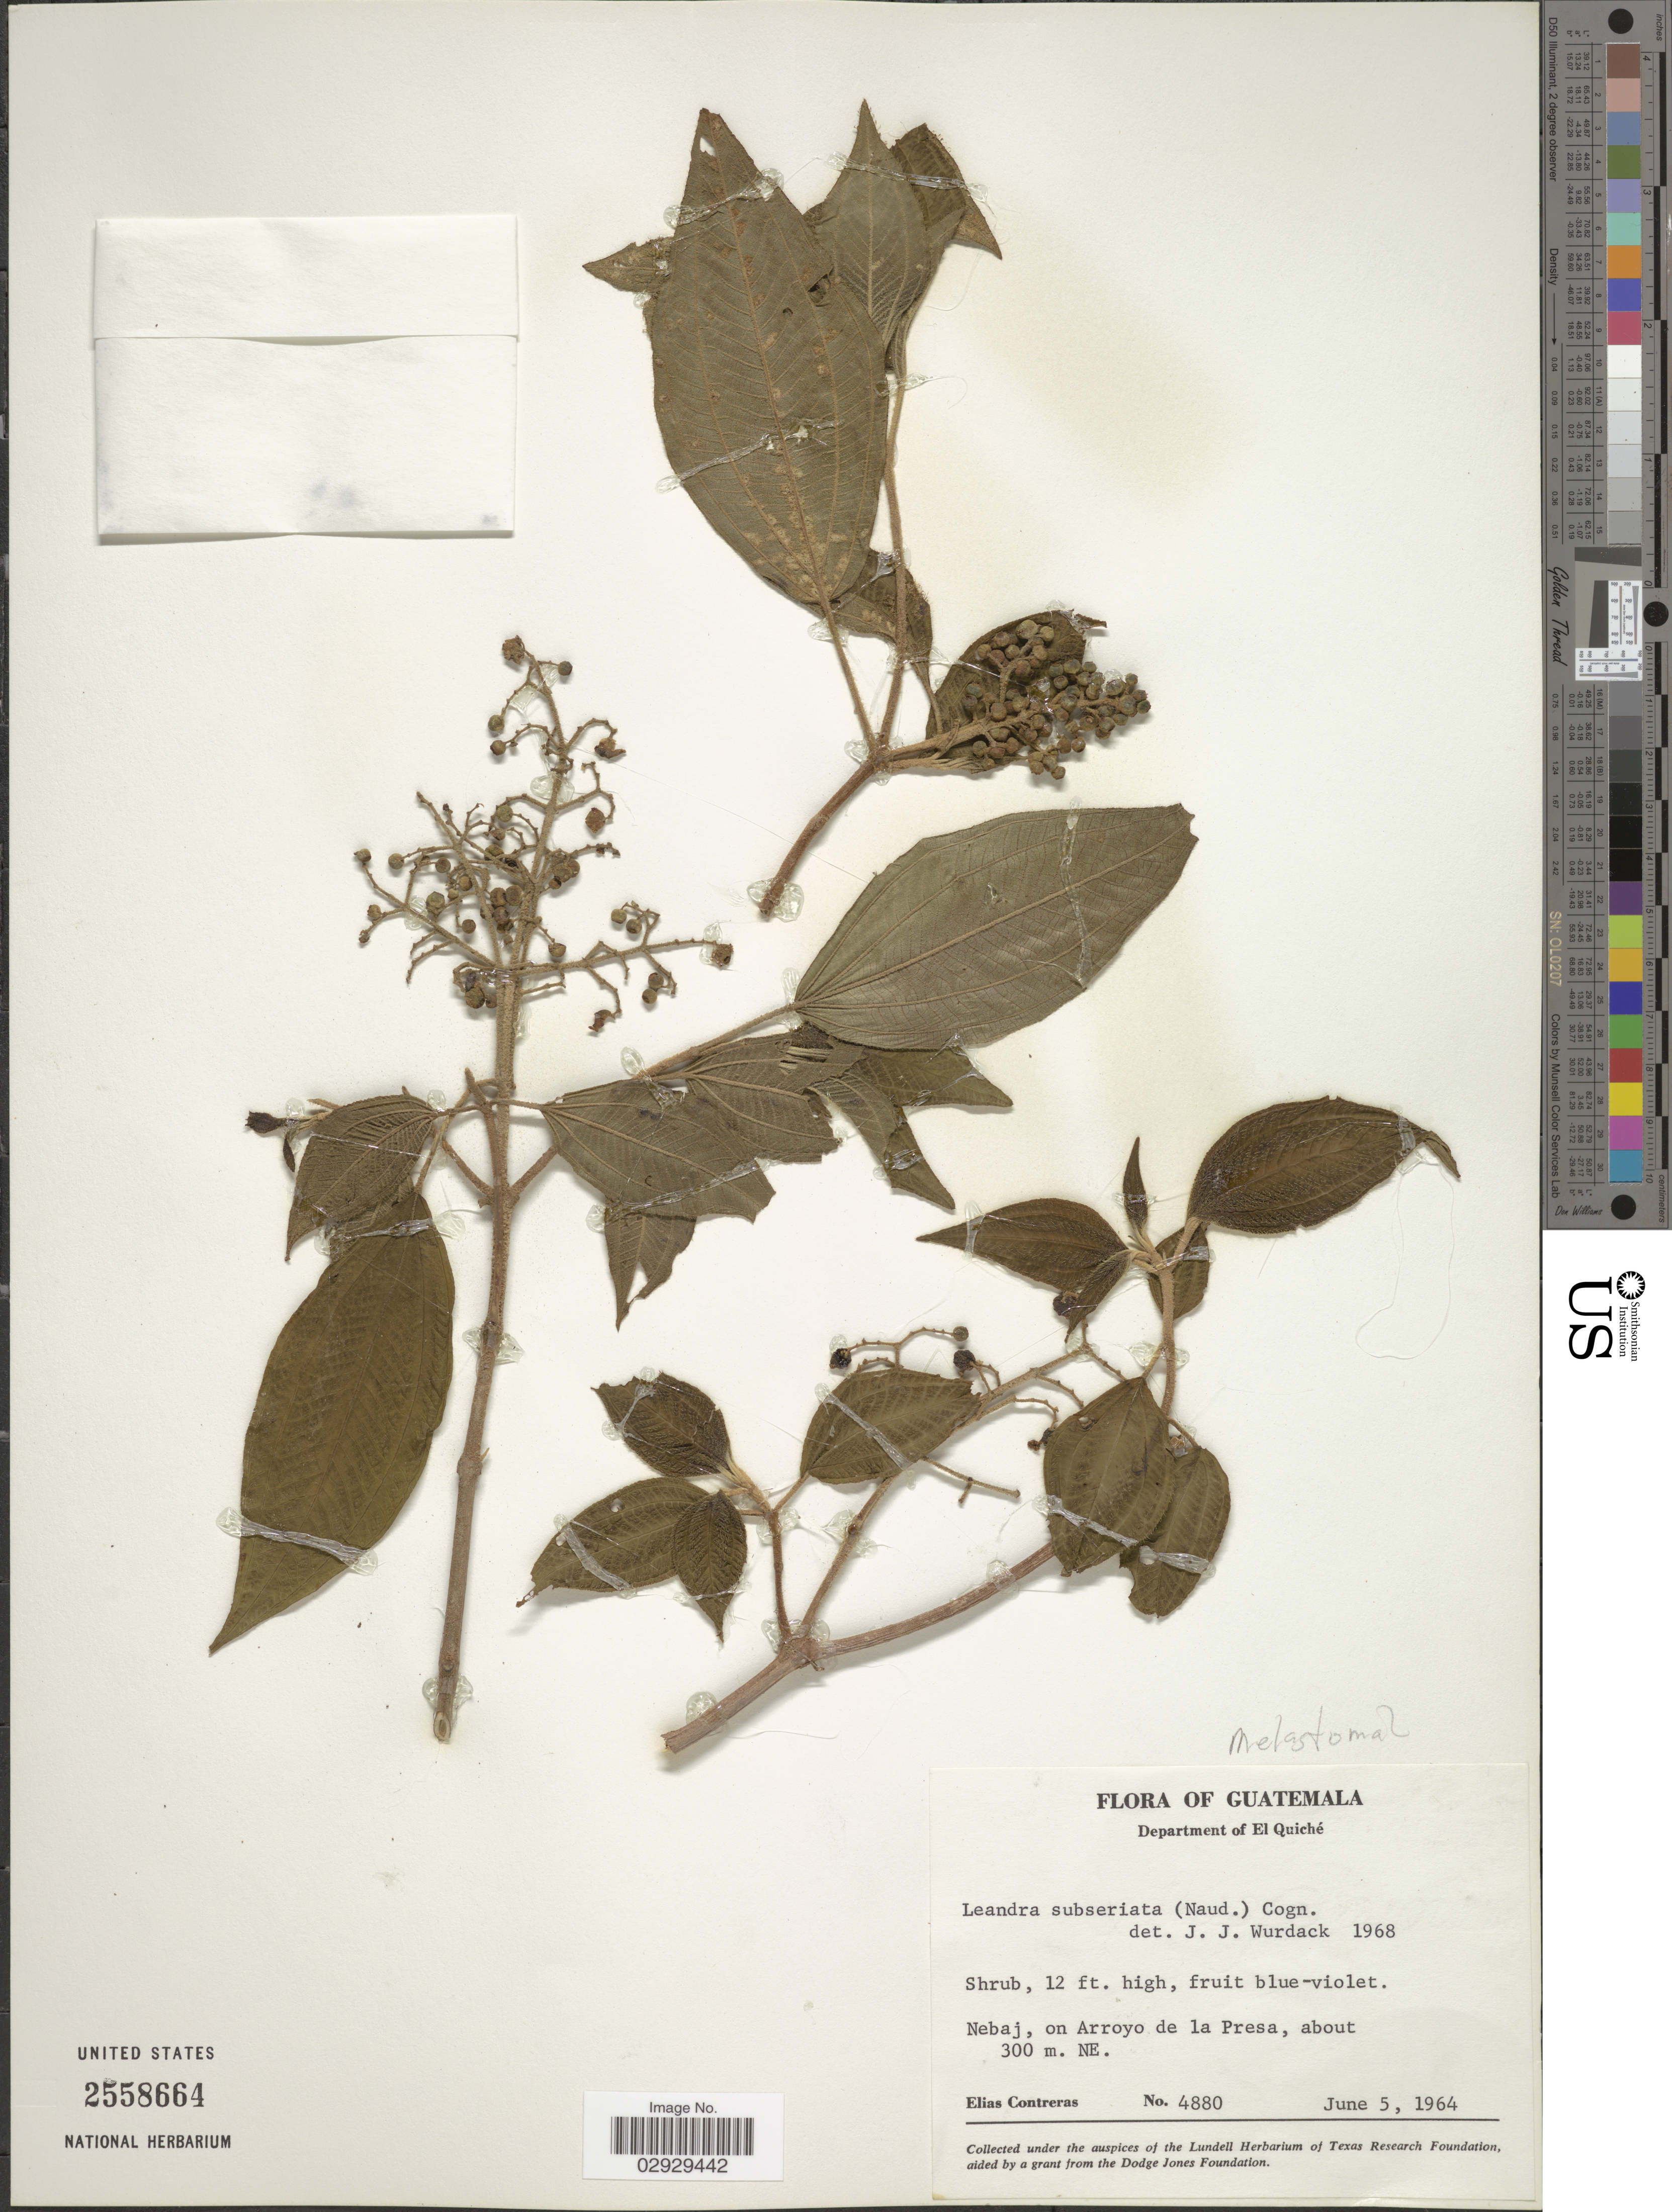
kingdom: Plantae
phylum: Tracheophyta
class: Magnoliopsida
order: Myrtales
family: Melastomataceae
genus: Leandra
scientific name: Leandra subseriata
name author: (Naudin) Cogn.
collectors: E. Contreras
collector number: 4880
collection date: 1964-06-05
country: Guatemala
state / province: El Quiché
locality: Department of El Quiché. Nebaj, on Arroyo de la Presa, about 300 m. NE.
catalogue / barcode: US 2558664